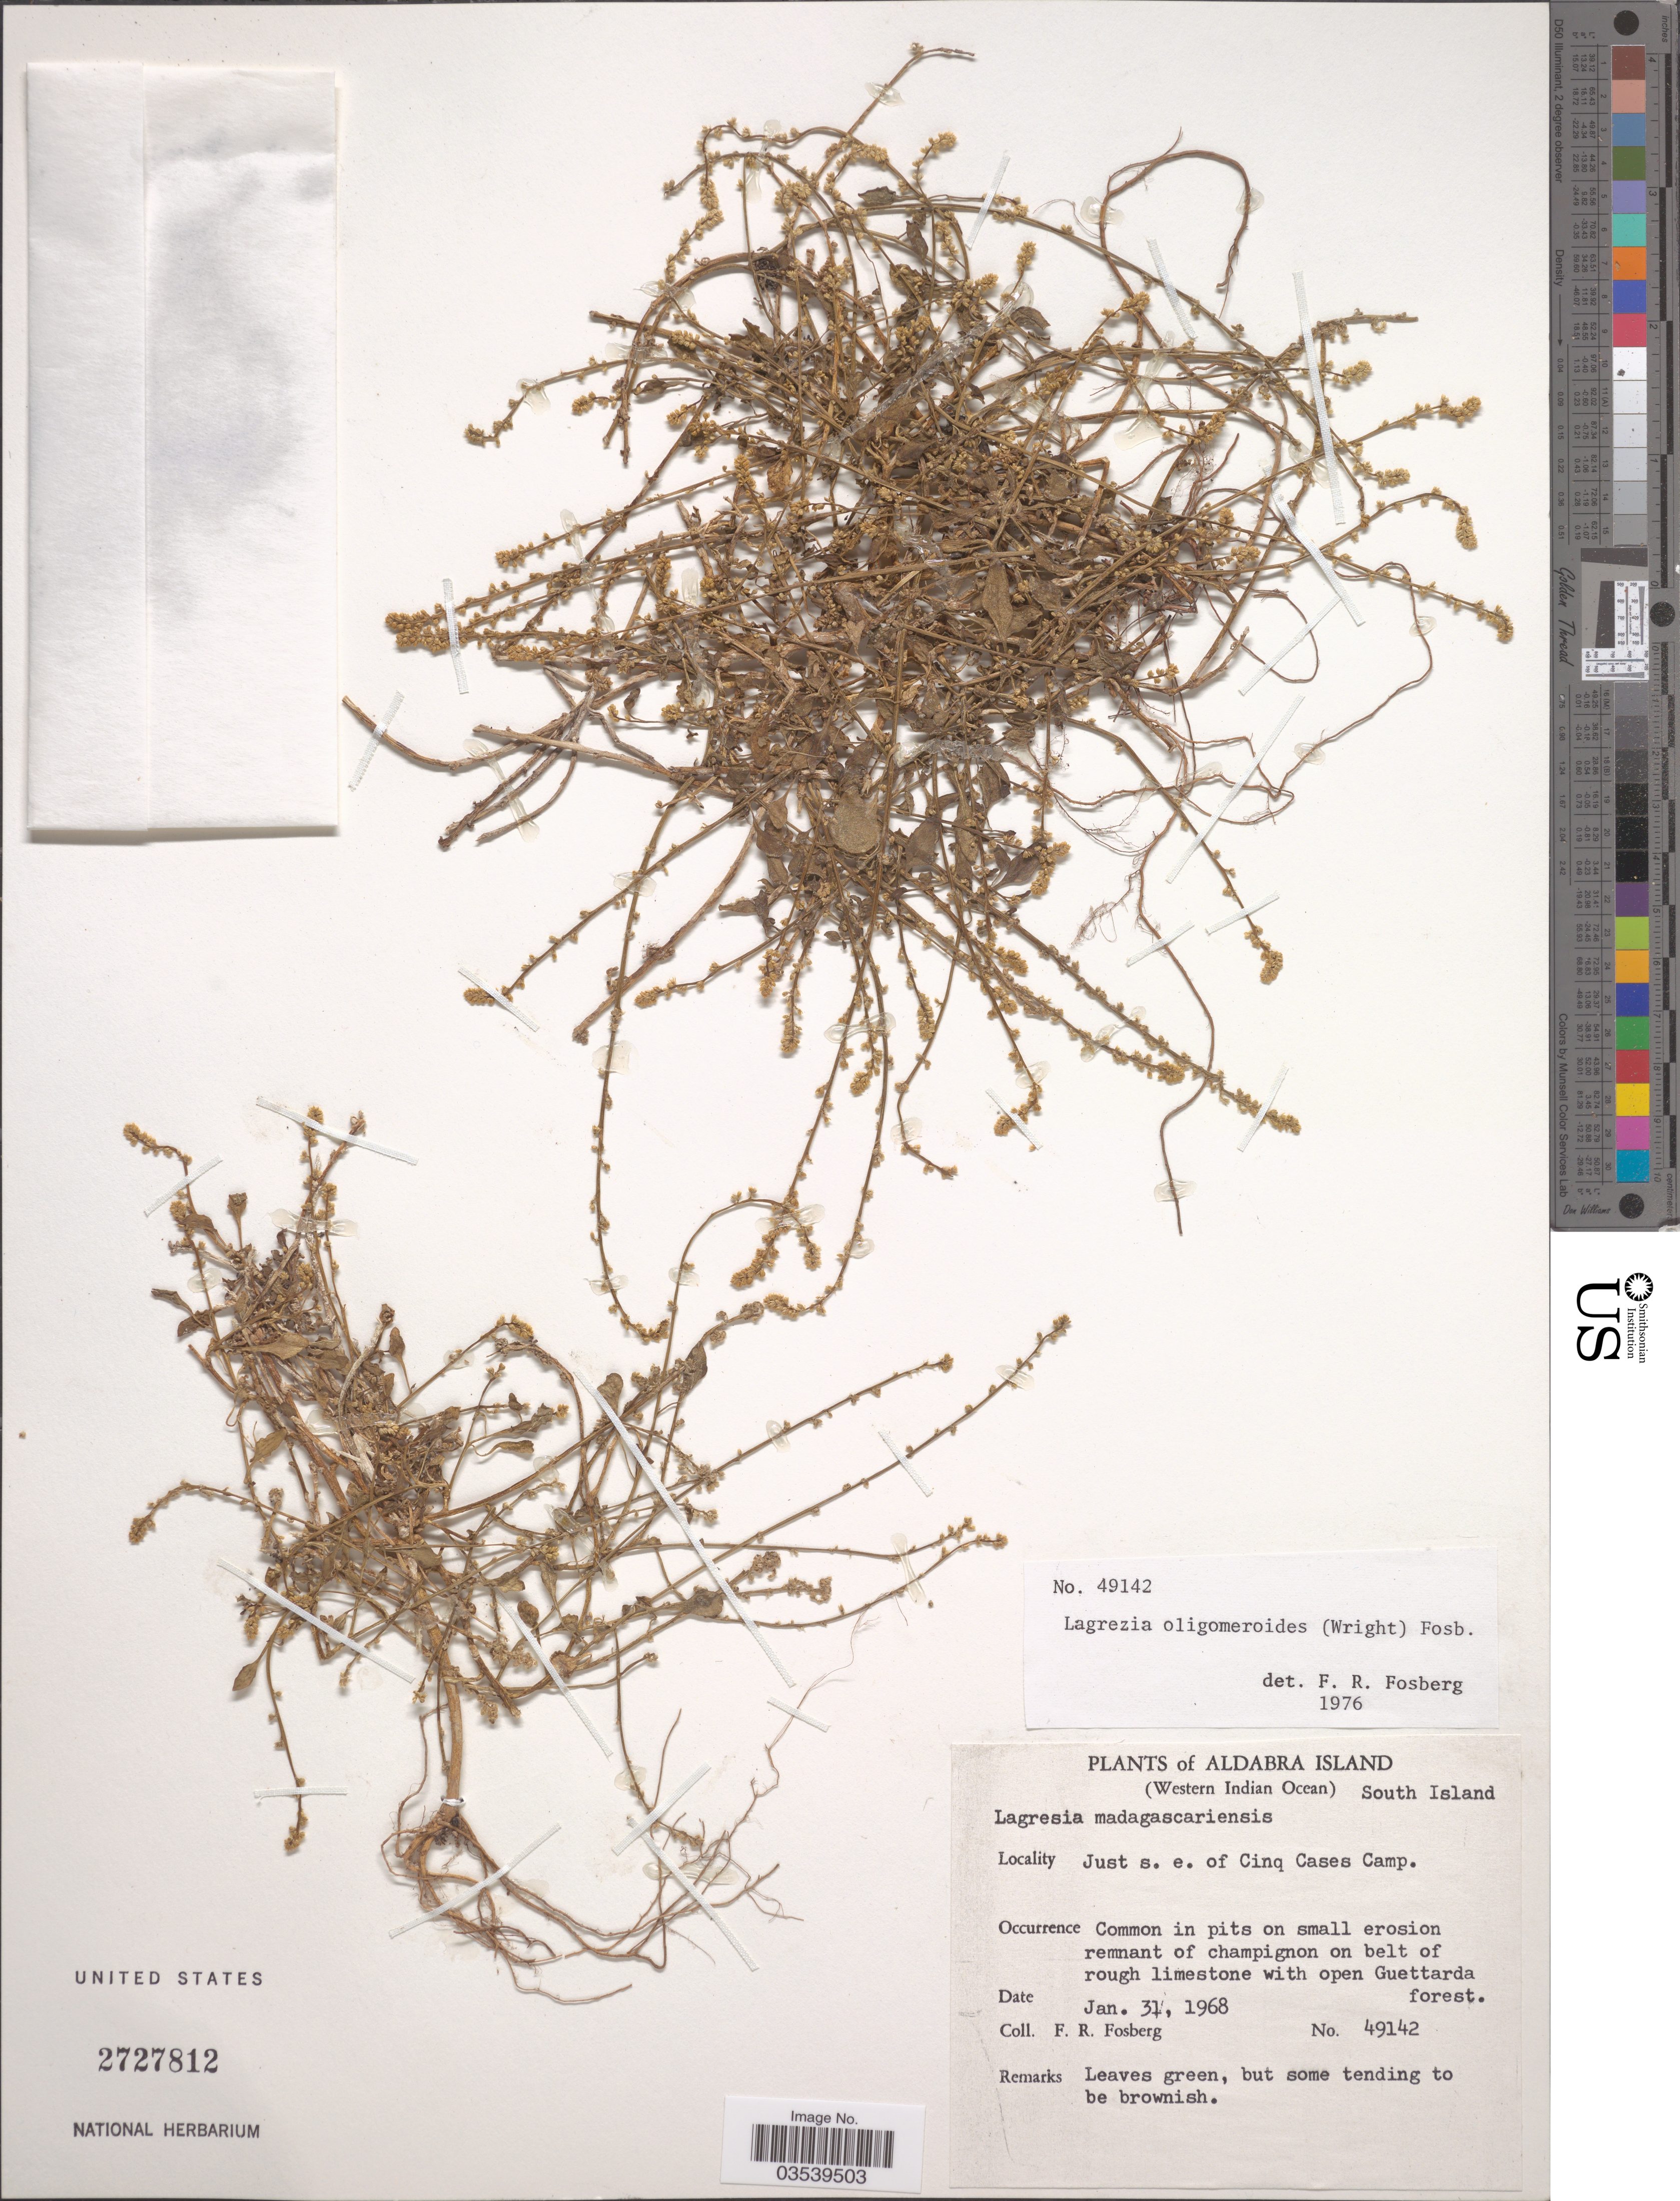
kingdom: Plantae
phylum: Tracheophyta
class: Magnoliopsida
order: Caryophyllales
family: Amaranthaceae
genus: Lagrezia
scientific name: Lagrezia oligomeroides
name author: (C.H. Wright) Fosberg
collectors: F. R. Fosberg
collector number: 49142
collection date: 1968-01-31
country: Seychelles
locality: Aldabra Island (Western Indian Ocean) South Island. Just s. e. of Cinq Cases Camp.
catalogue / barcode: US 2727812